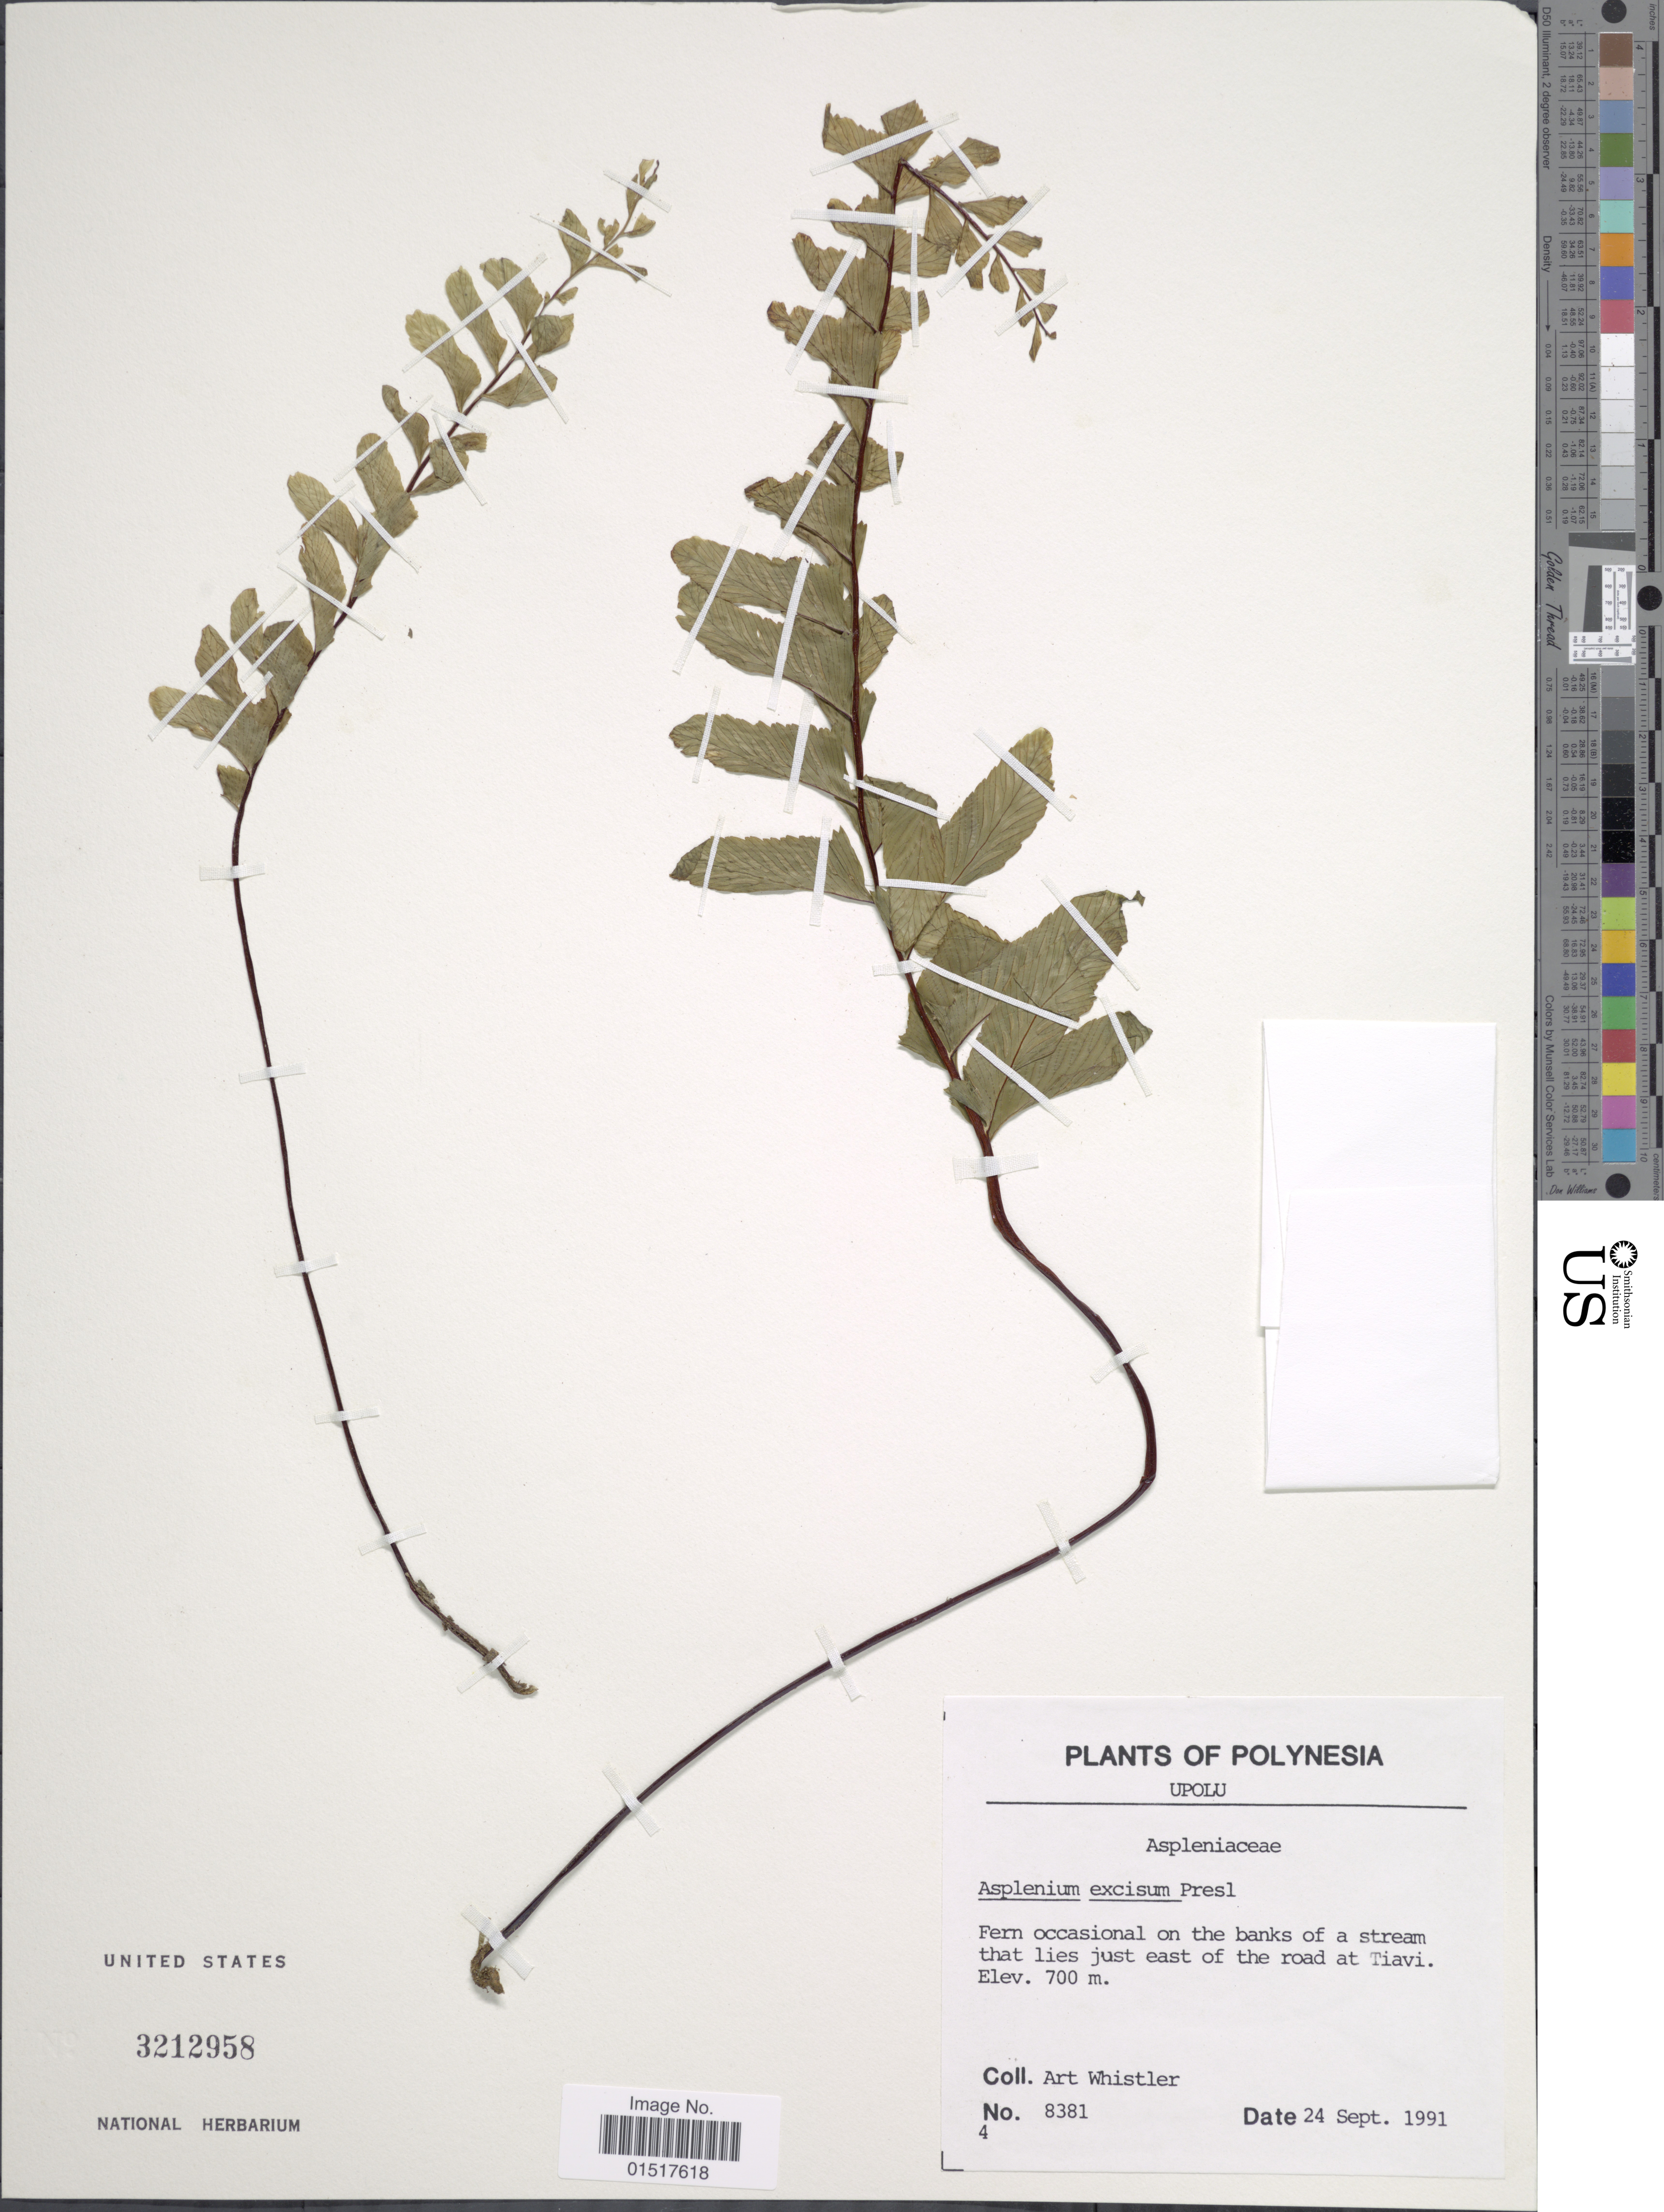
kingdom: Plantae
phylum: Tracheophyta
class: Polypodiopsida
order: Polypodiales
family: Aspleniaceae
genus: Hymenasplenium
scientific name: Hymenasplenium excisum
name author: C. Presl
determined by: Wagner, W. L., (BOT), Smithsonian Institution - National Museum of Natural History (UNITED STATES)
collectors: A. Whistler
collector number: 8381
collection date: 1991-09-24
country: Samoa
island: Upolu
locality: Fern occasional on the banks of a stream that lies just east of the road at Tiavi.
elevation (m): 700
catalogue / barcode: US 3212958